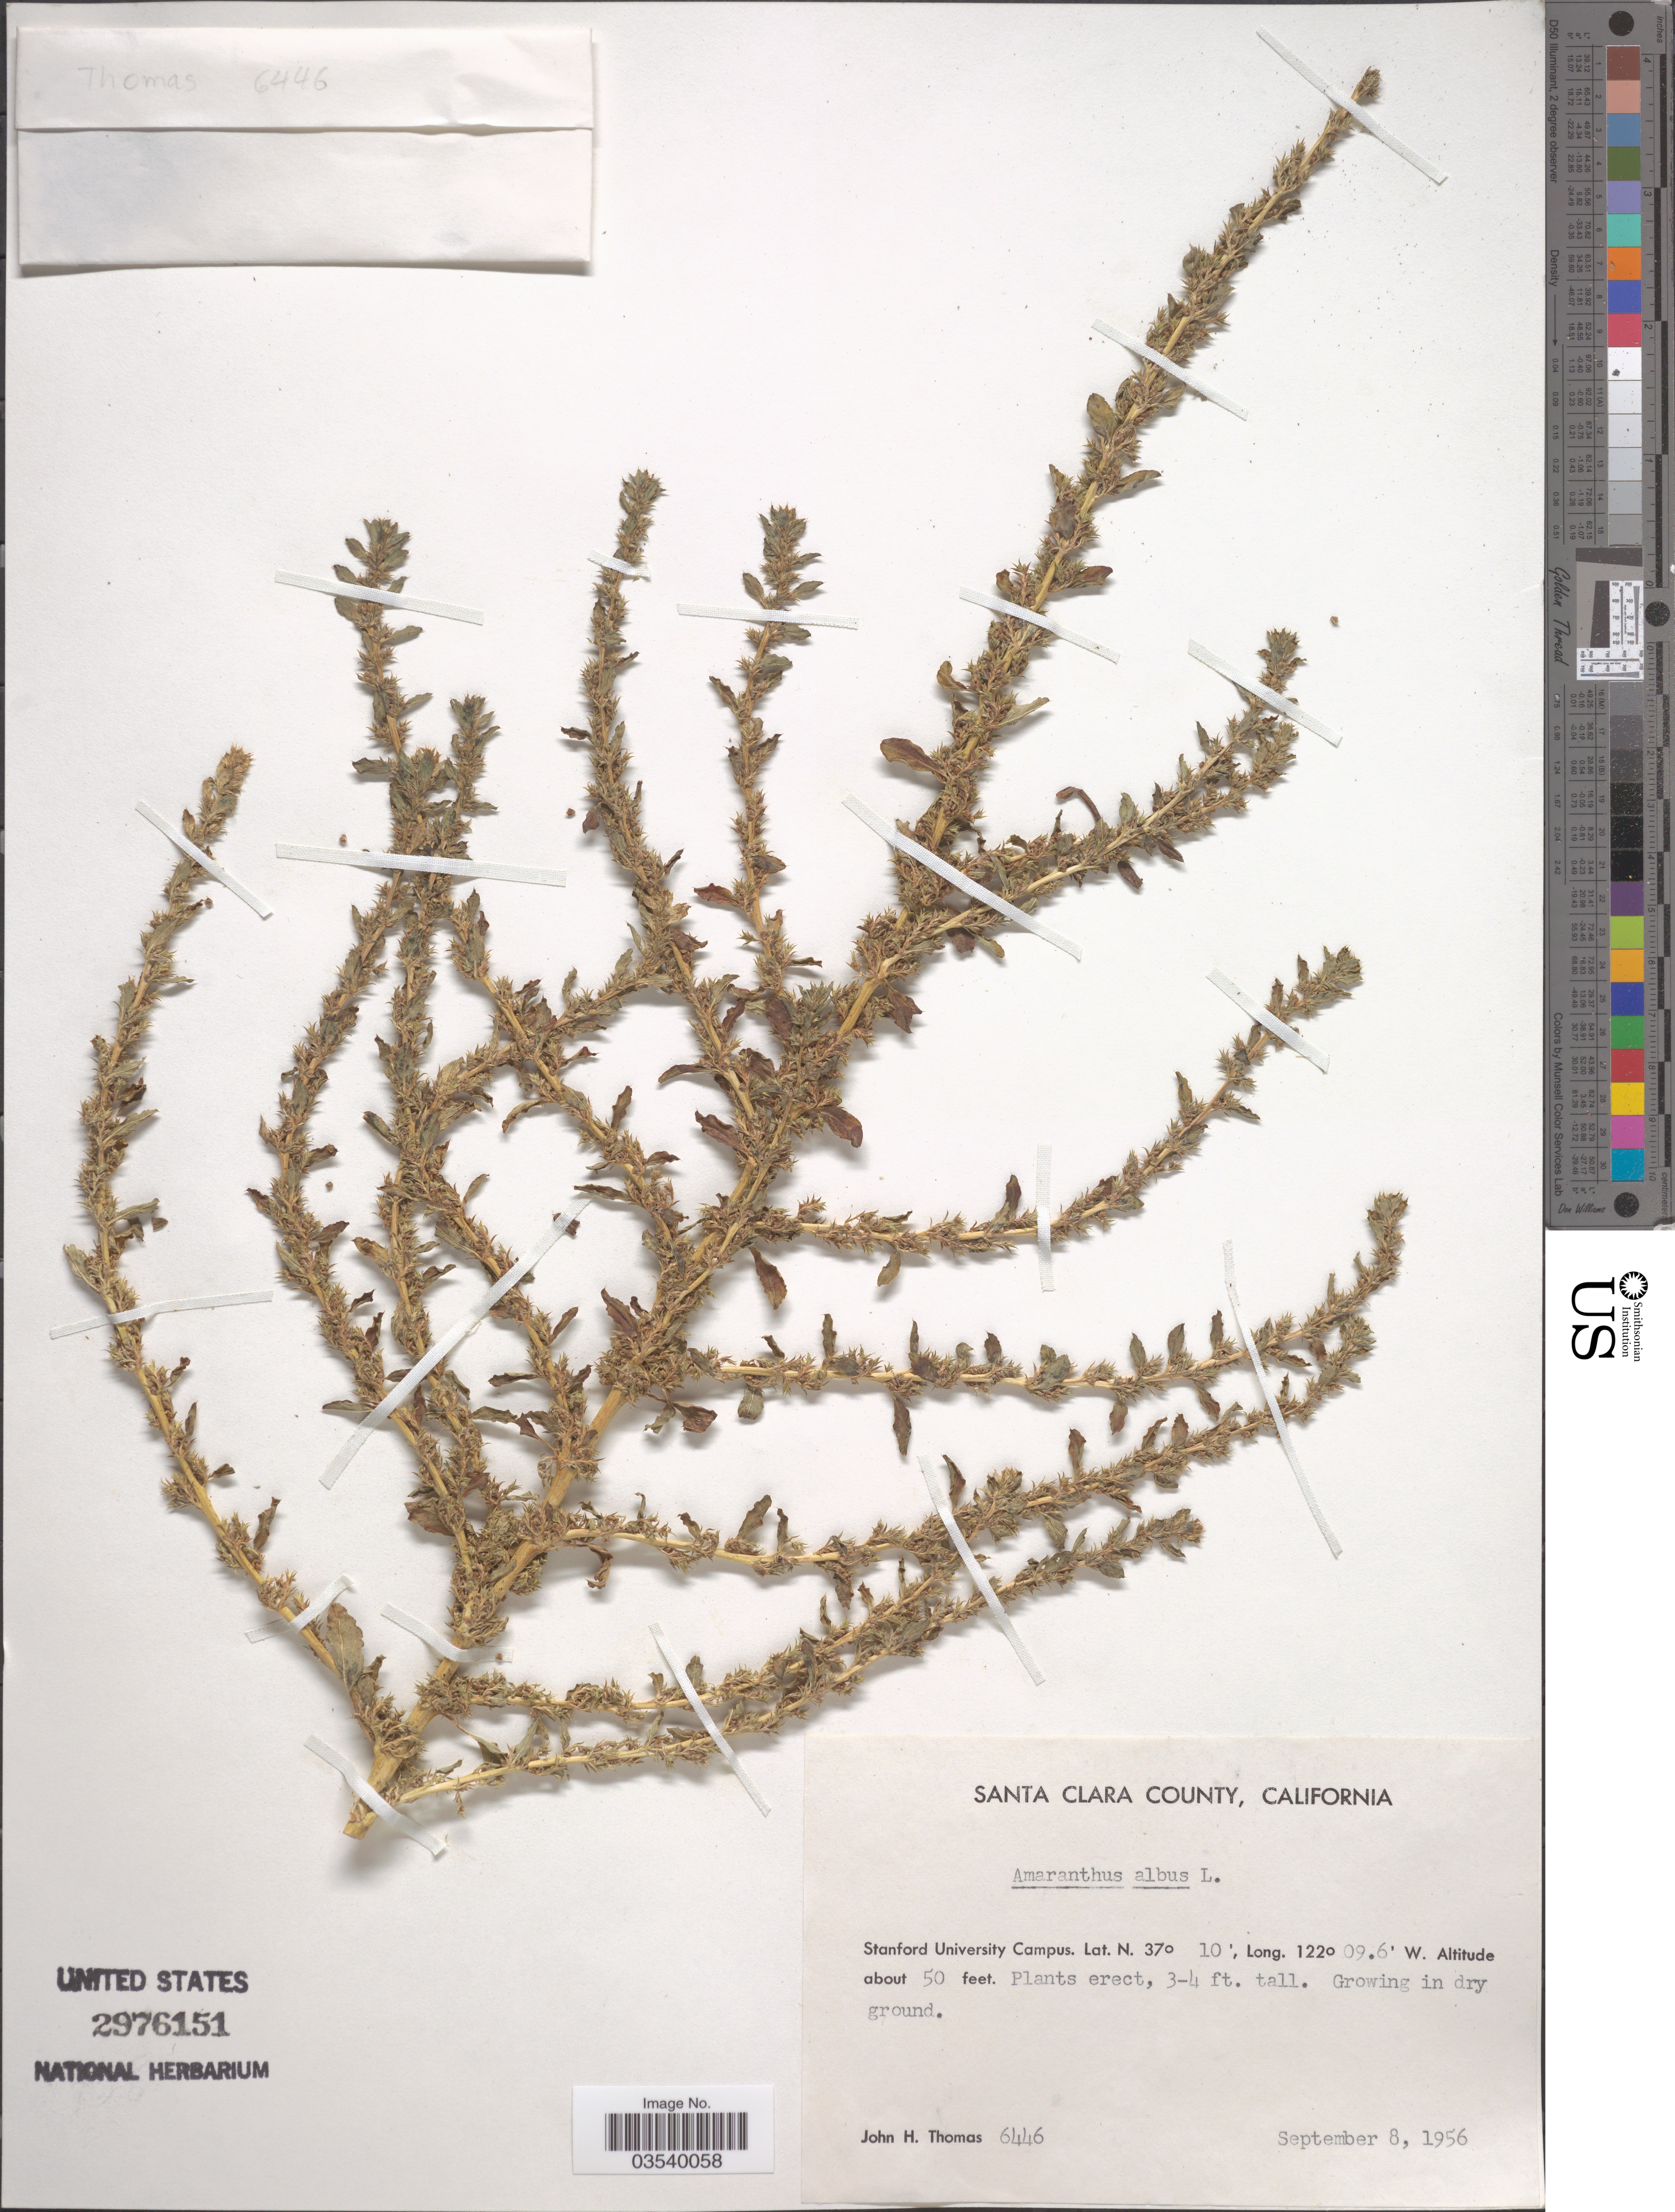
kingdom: Plantae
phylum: Tracheophyta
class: Magnoliopsida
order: Caryophyllales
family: Amaranthaceae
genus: Amaranthus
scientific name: Amaranthus albus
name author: L.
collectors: J. H. Thomas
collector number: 6446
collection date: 1956-09-08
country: United States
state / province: California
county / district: Santa Clara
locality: Santa Clara County. Stanford University Campus.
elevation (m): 15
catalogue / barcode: US 2976151